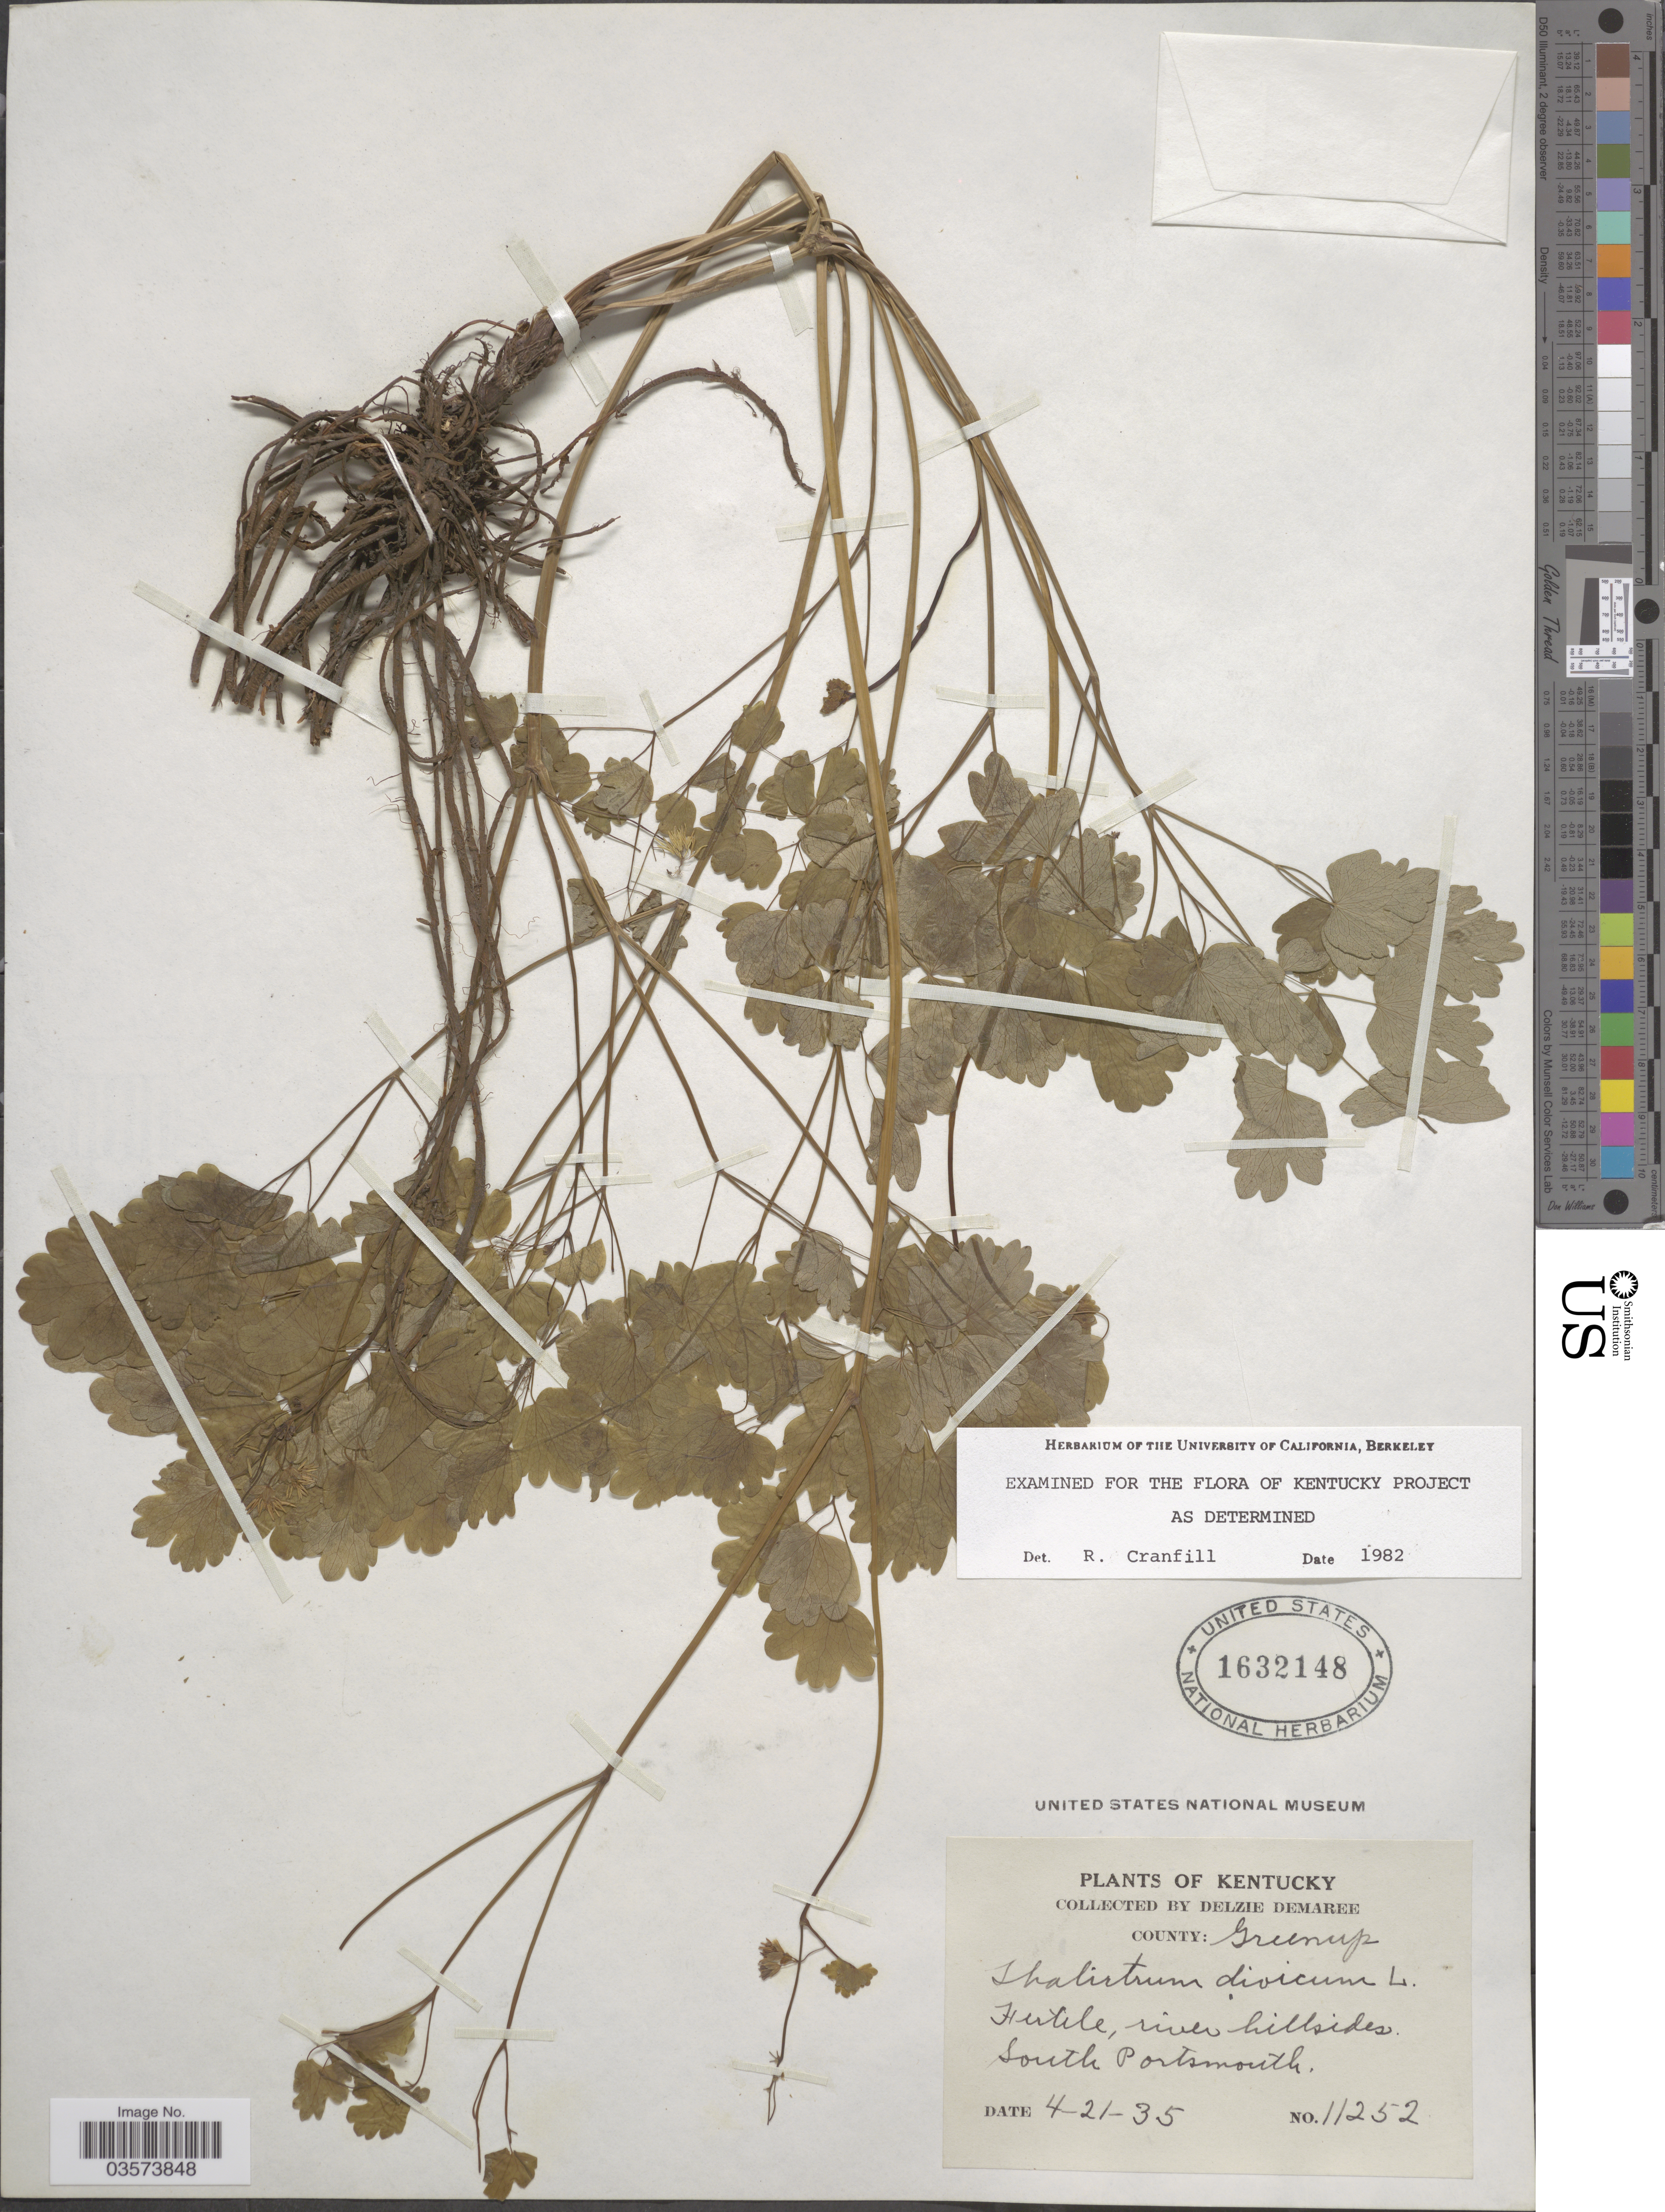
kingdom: Plantae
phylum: Tracheophyta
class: Magnoliopsida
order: Ranunculales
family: Ranunculaceae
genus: Thalictrum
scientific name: Thalictrum dioicum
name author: L.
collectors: D. Demaree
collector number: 11252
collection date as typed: Transcribed d/m/y: 21/4/35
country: United States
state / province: Kentucky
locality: South Portsmouth.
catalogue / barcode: US 1632148